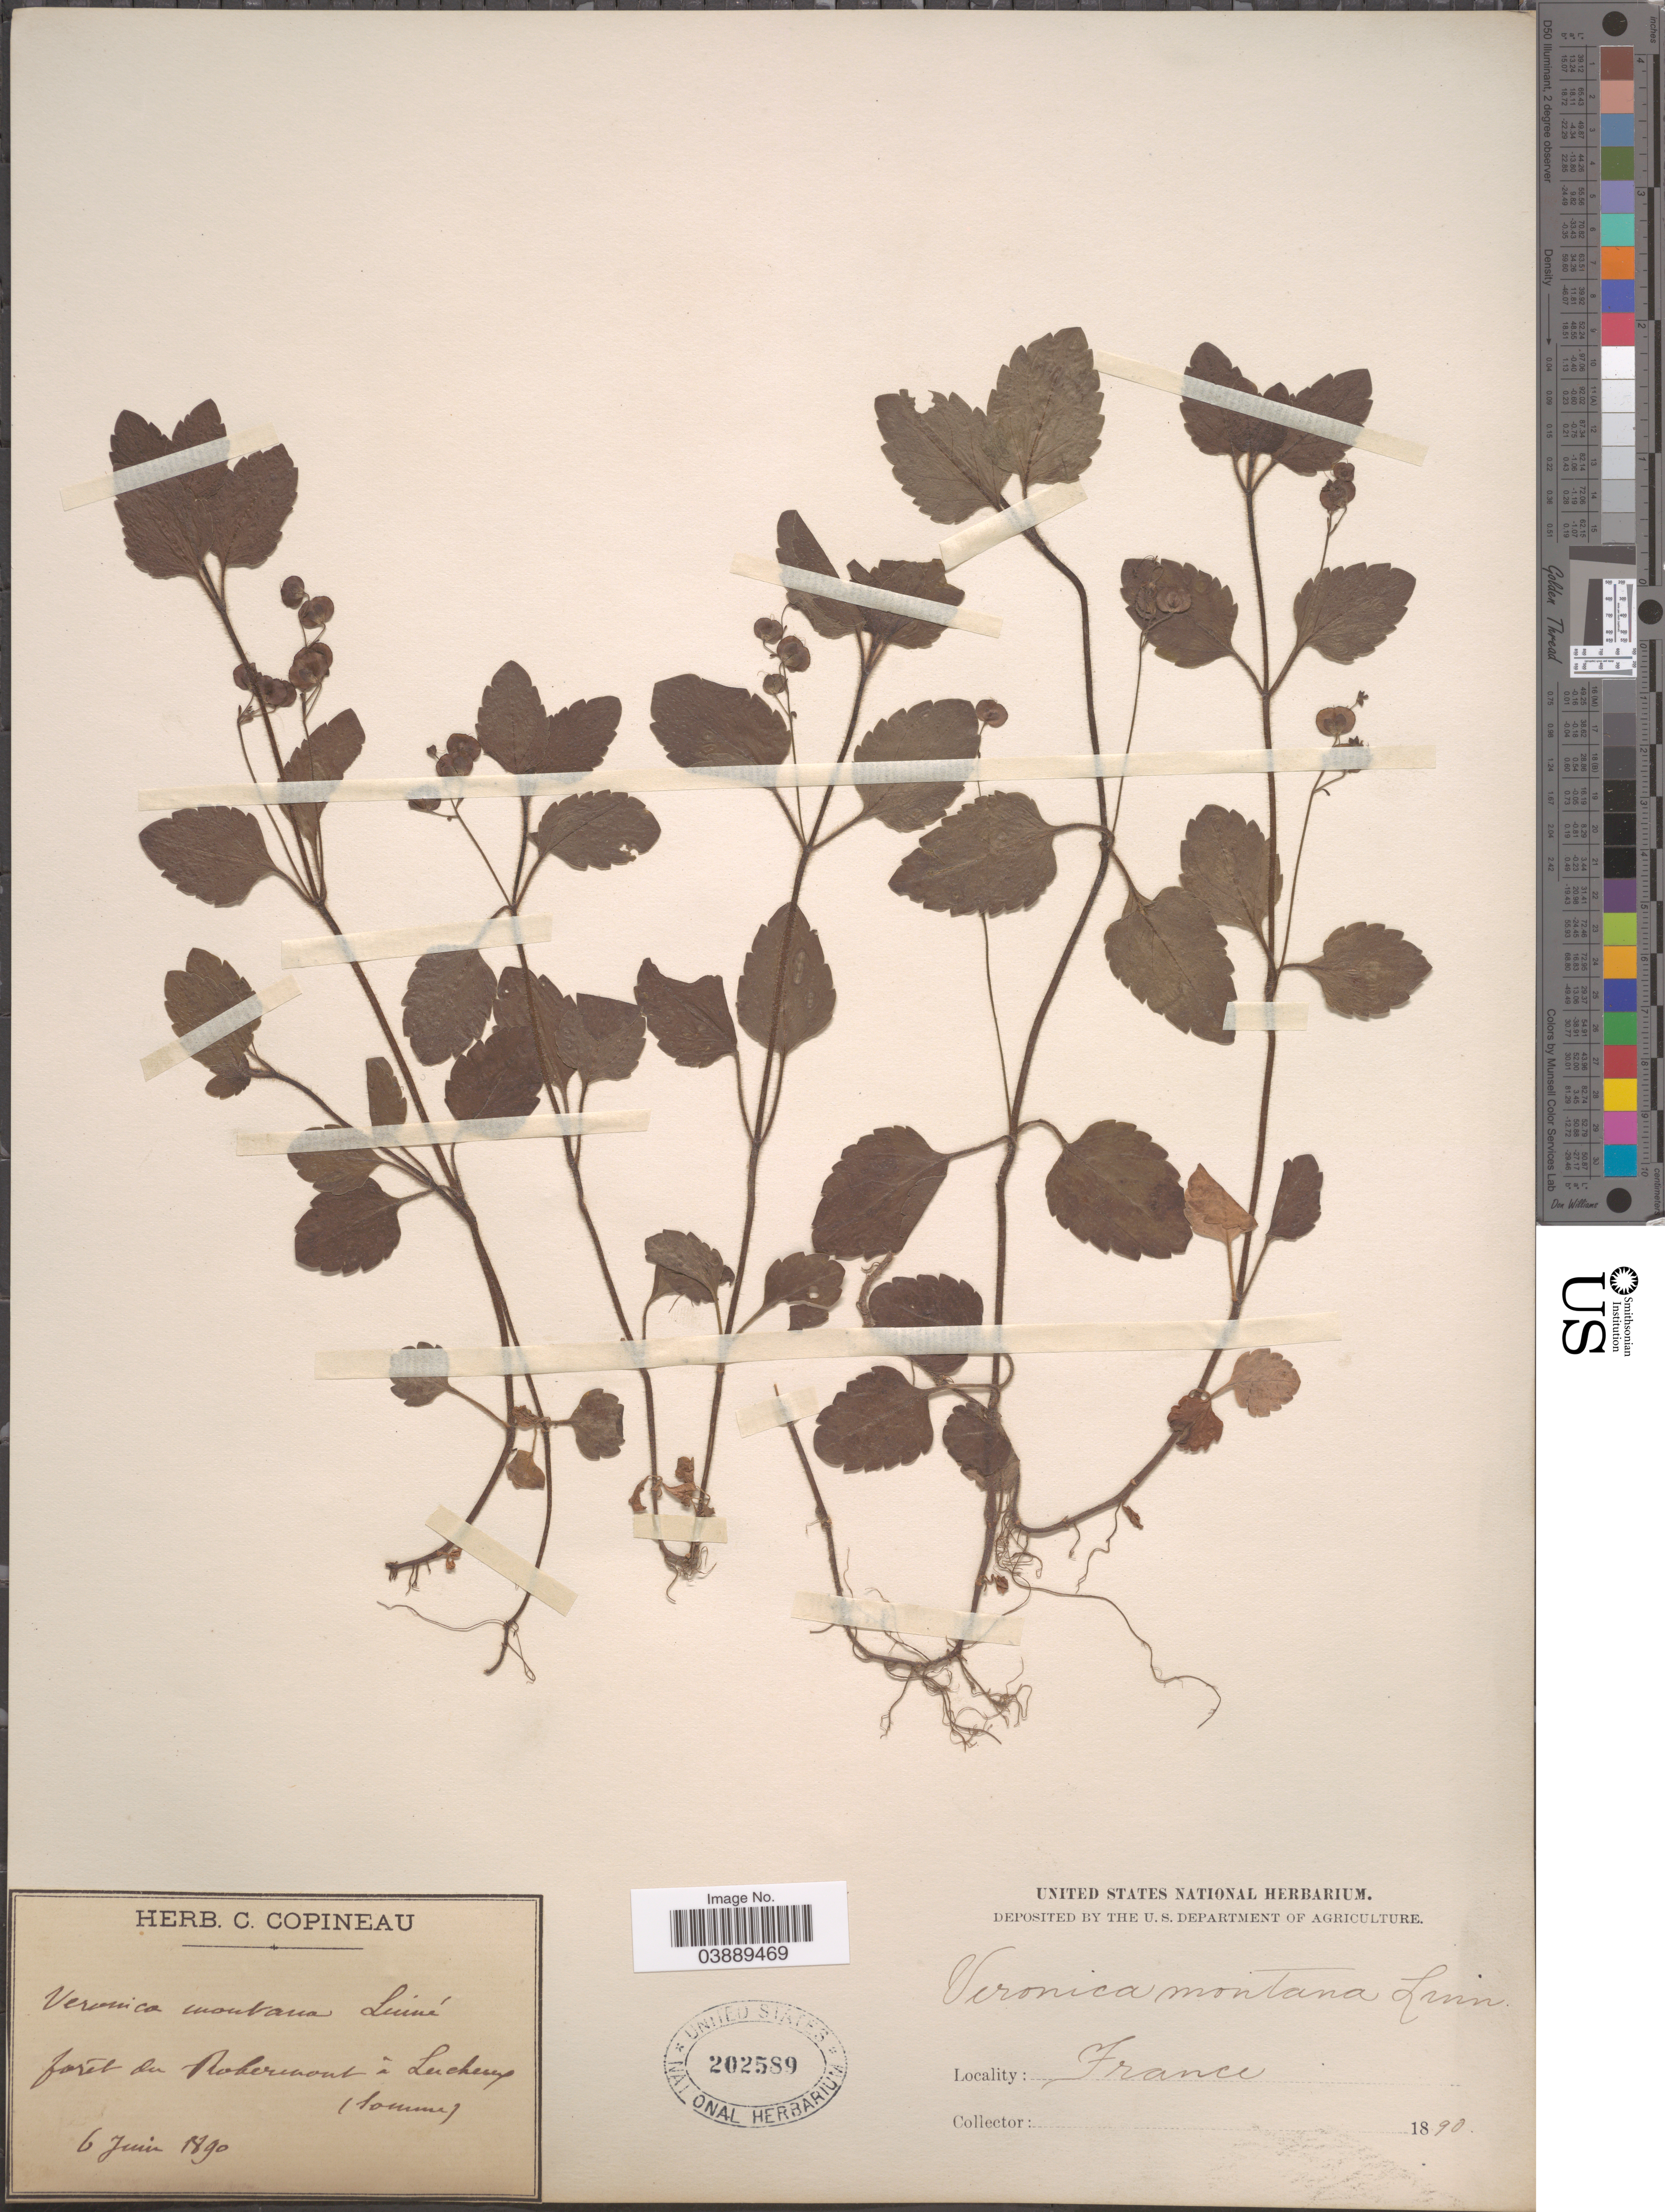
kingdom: Plantae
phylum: Tracheophyta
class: Magnoliopsida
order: Lamiales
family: Plantaginaceae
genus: Veronica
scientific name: Veronica montana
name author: L.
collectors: ex herb. C. Copineau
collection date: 1890-06-06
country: France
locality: Forêt du Robermont á Lucheux (Somme).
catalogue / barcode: US 202589